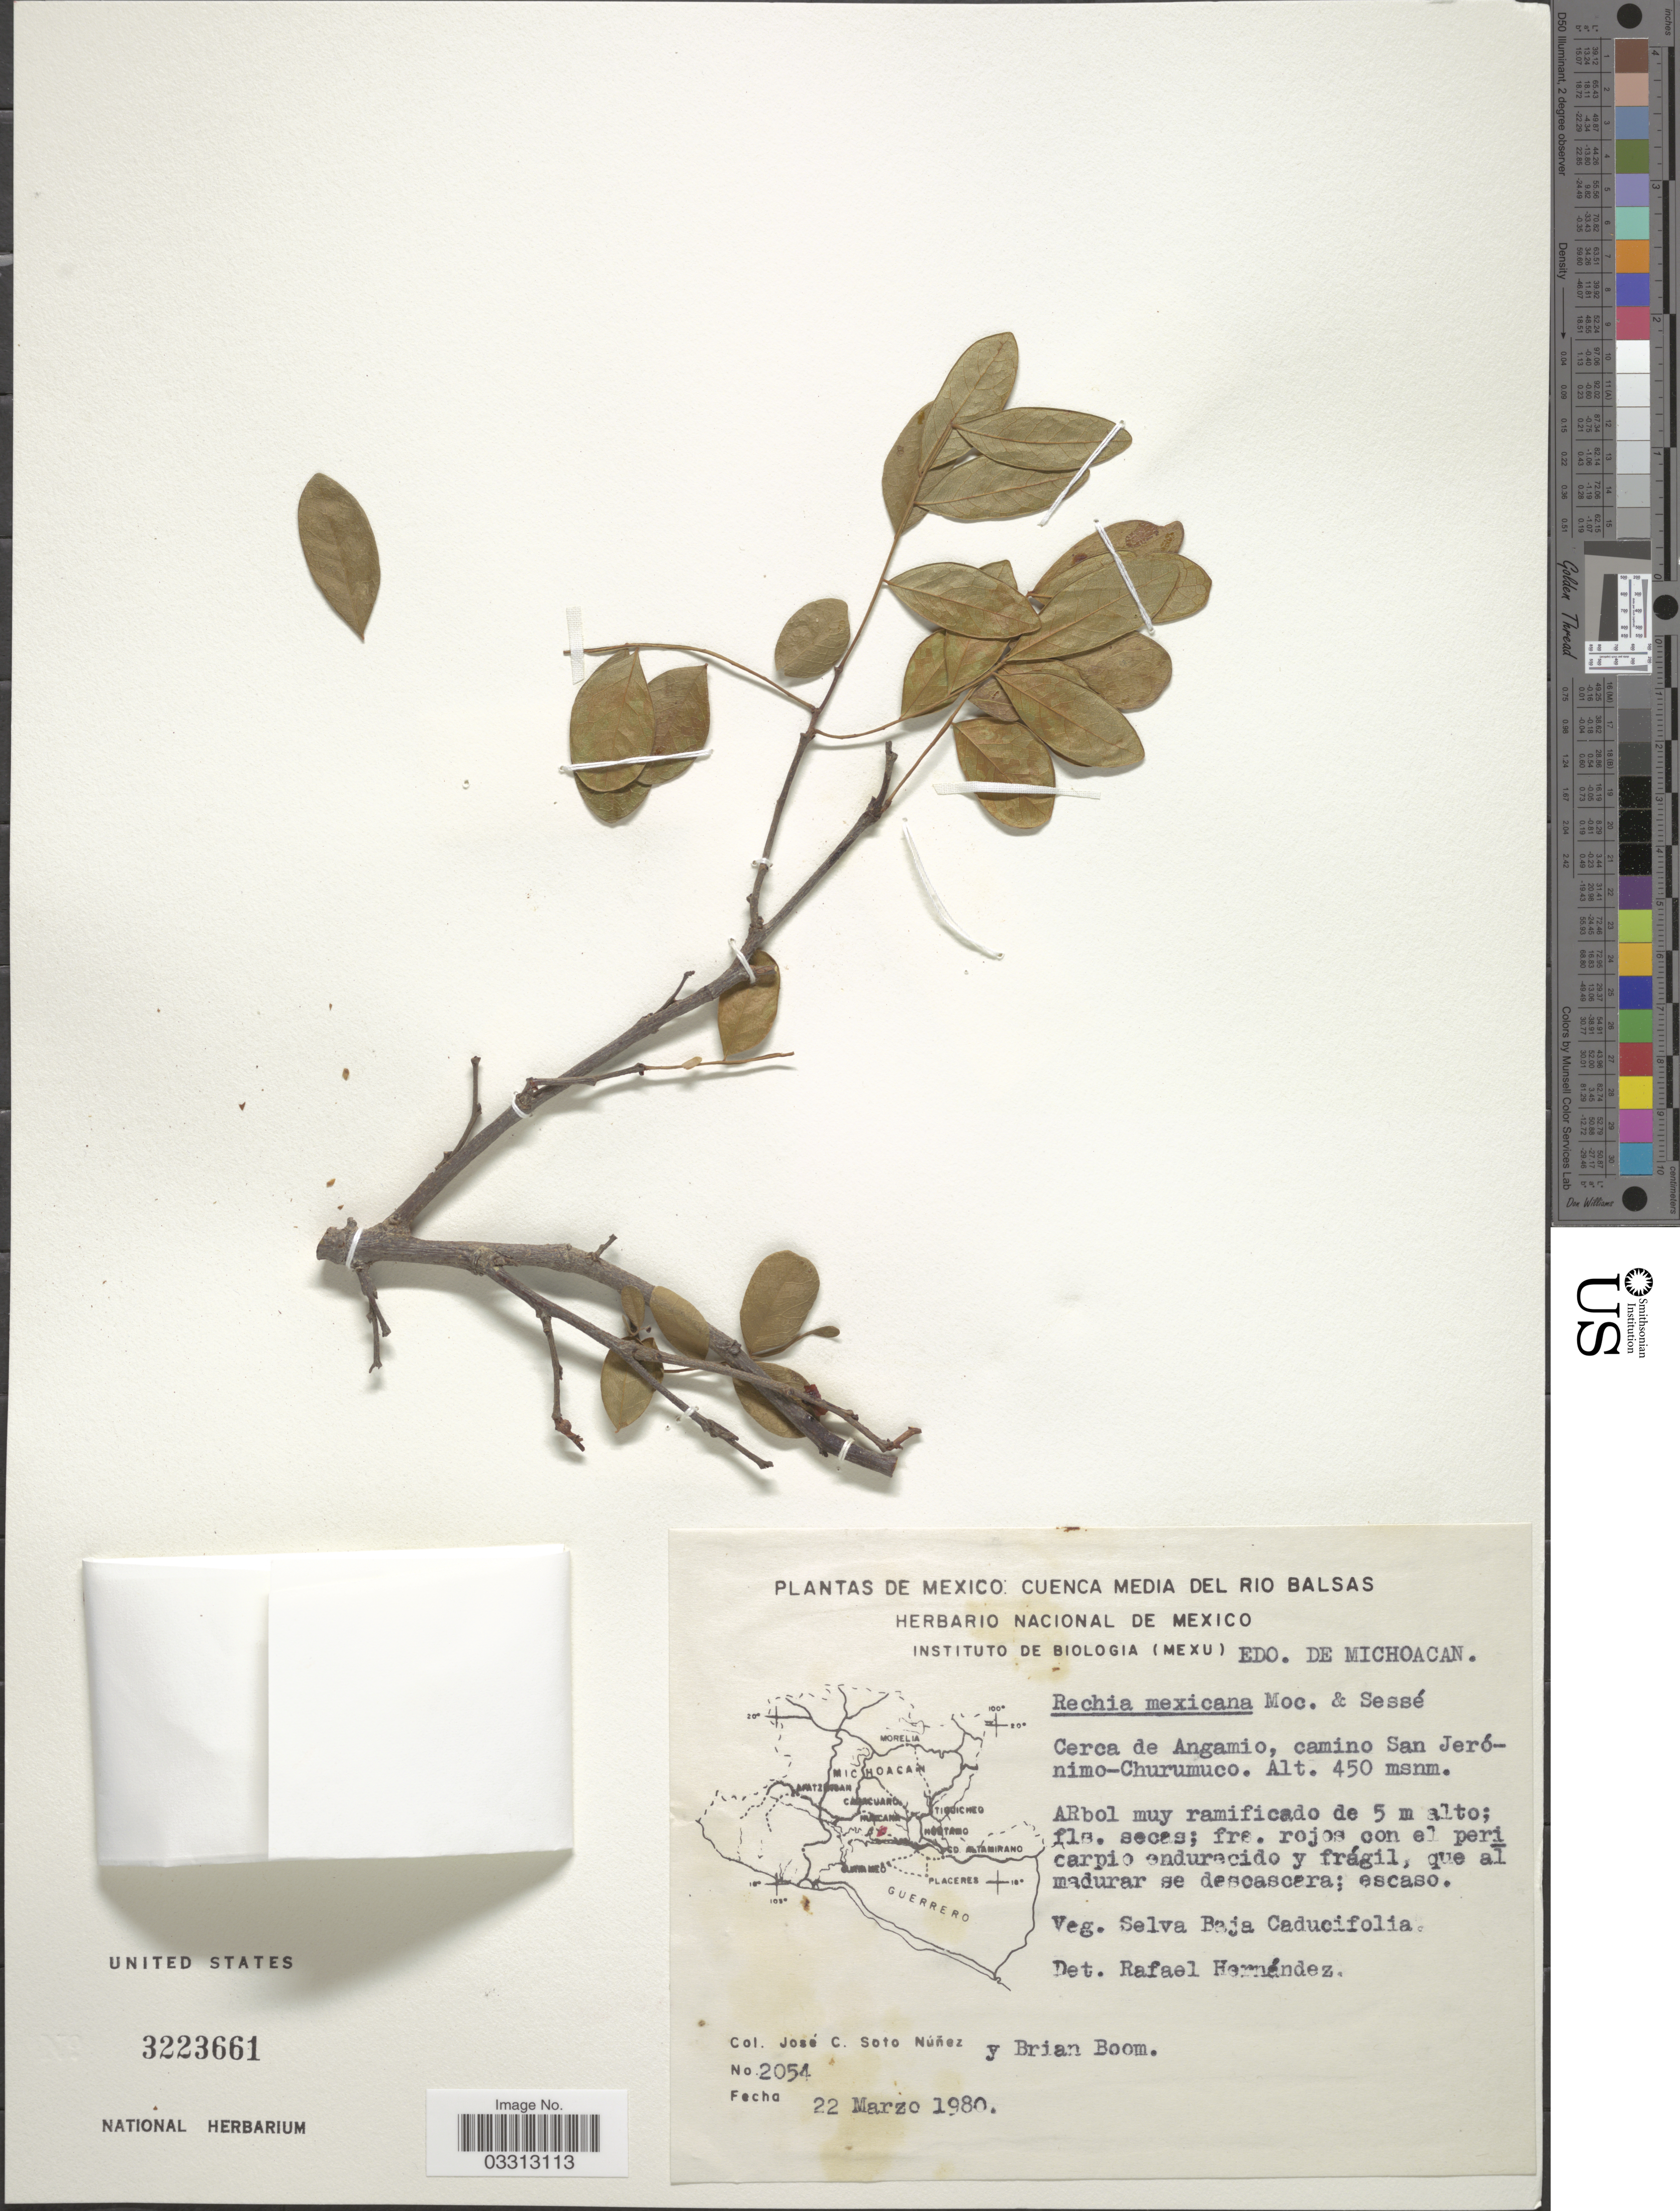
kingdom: Plantae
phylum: Tracheophyta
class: Magnoliopsida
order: Fabales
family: Surianaceae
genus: Recchia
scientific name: Recchia mexicana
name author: Moc. & Sessé ex DC.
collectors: J. Soto & B. M. Boom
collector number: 2054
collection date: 1980-03-22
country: Mexico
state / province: Michoacán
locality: Cuenca media del Rio Balsas. Cerca de Angamio, camino San Jerónimo-Churumuco.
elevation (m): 450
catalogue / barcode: US 3223661